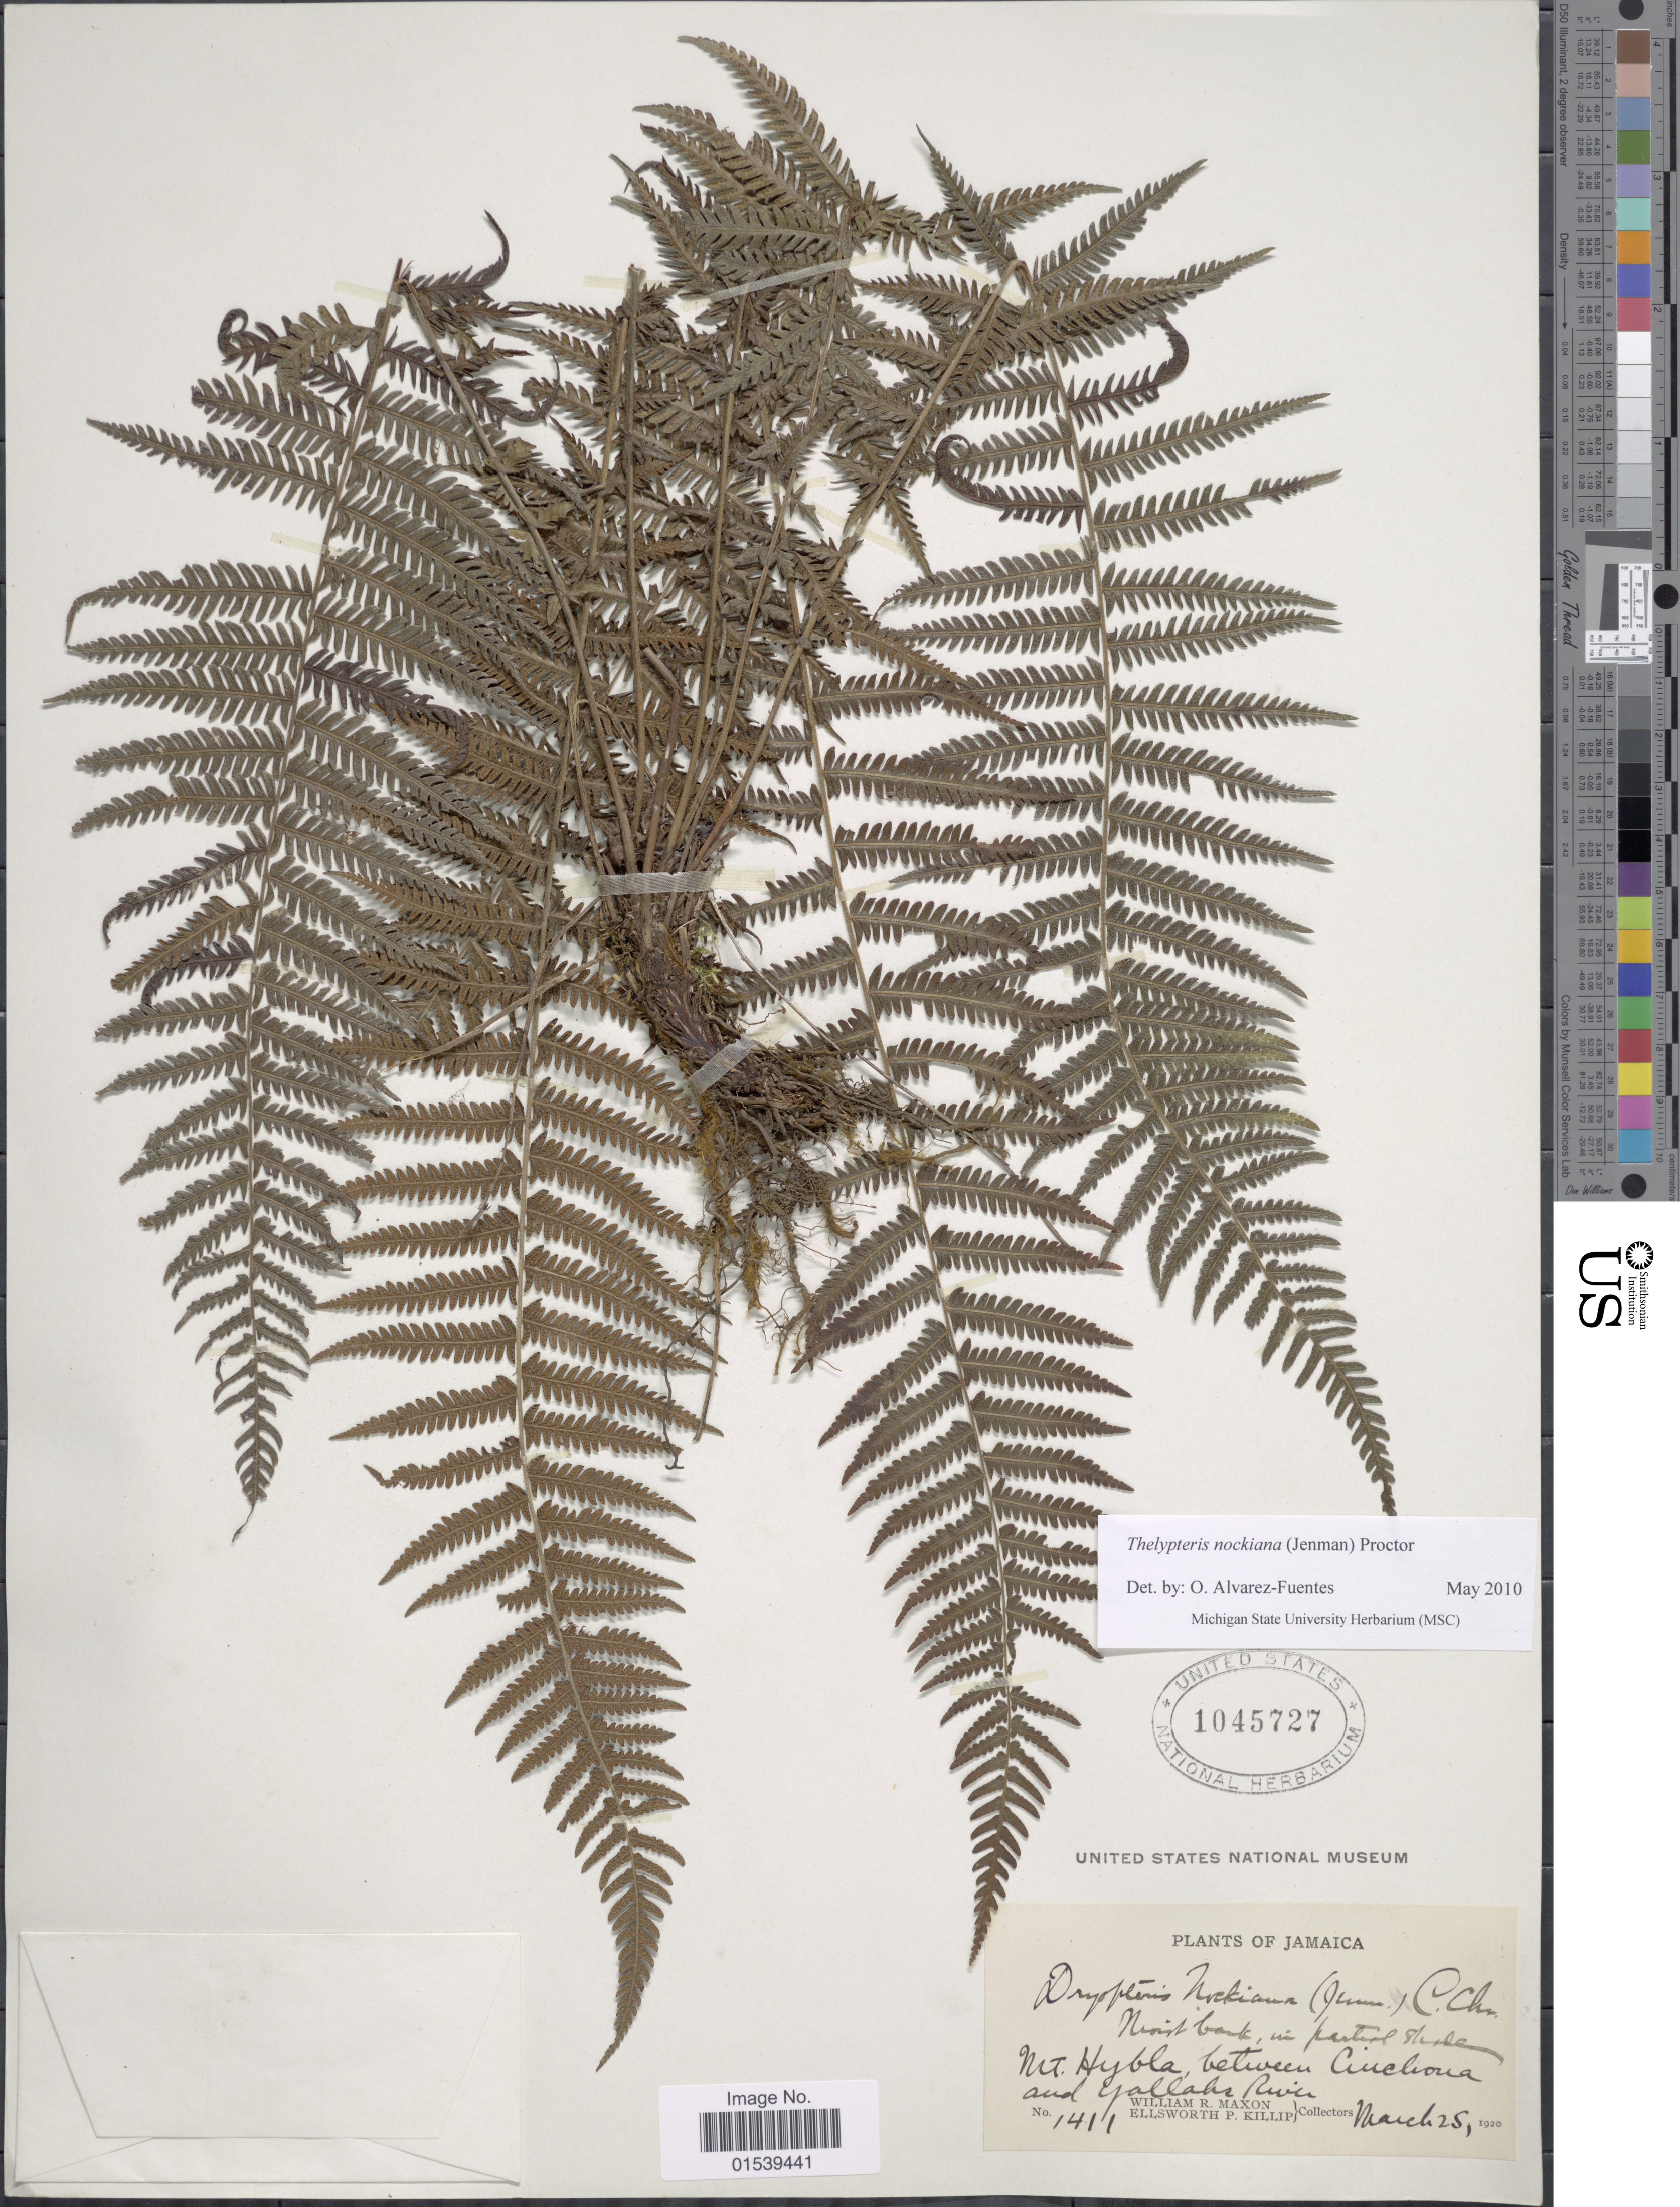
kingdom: Plantae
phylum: Tracheophyta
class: Polypodiopsida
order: Polypodiales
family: Thelypteridaceae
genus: Amauropelta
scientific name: Amauropelta nockiana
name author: (Jenman) Pic. Serm.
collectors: W. R. Maxon & E. P. Killip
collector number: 1411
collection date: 1920-03-25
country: Jamaica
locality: Mt. Hybla, between Cinchona and Yallahs River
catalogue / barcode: US 1045727